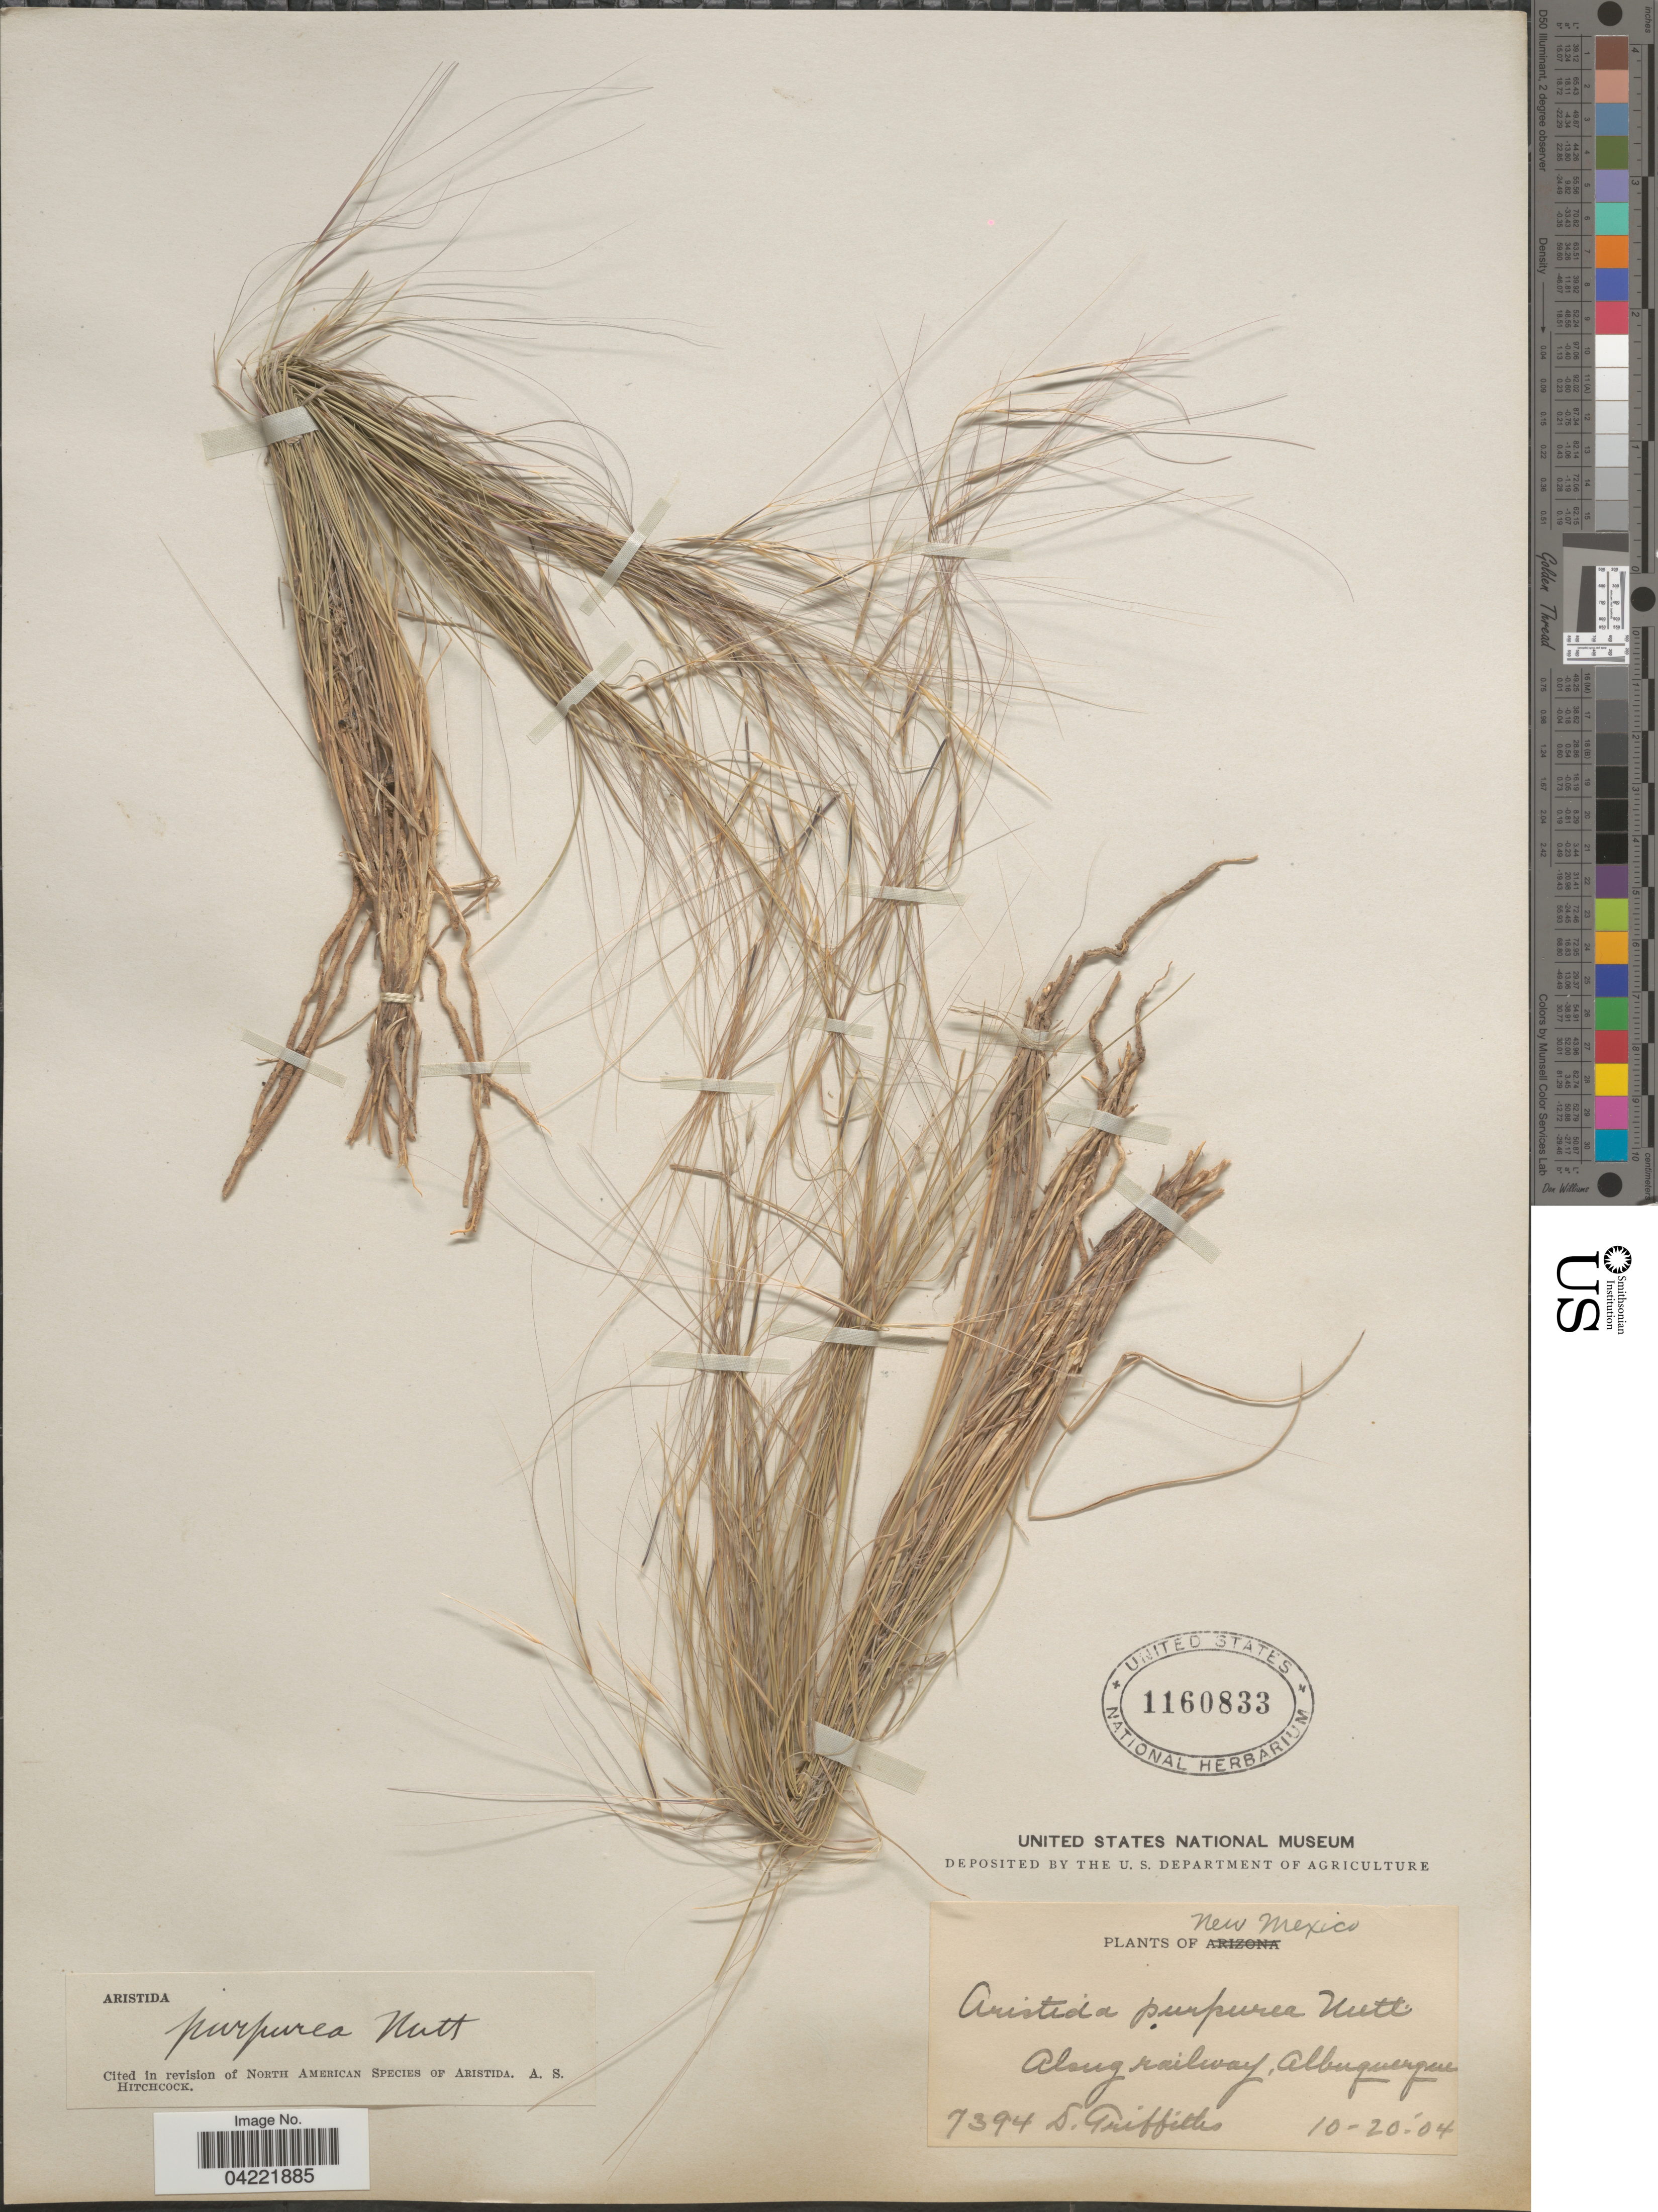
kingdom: Plantae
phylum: Tracheophyta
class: Liliopsida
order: Poales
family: Poaceae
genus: Aristida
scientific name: Aristida purpurea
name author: Nutt.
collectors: D. Griffiths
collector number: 7394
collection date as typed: Transcribed d/m/y: 20/10/4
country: United States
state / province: New Mexico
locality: Along railway, Albuquerque.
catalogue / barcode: US 1160833